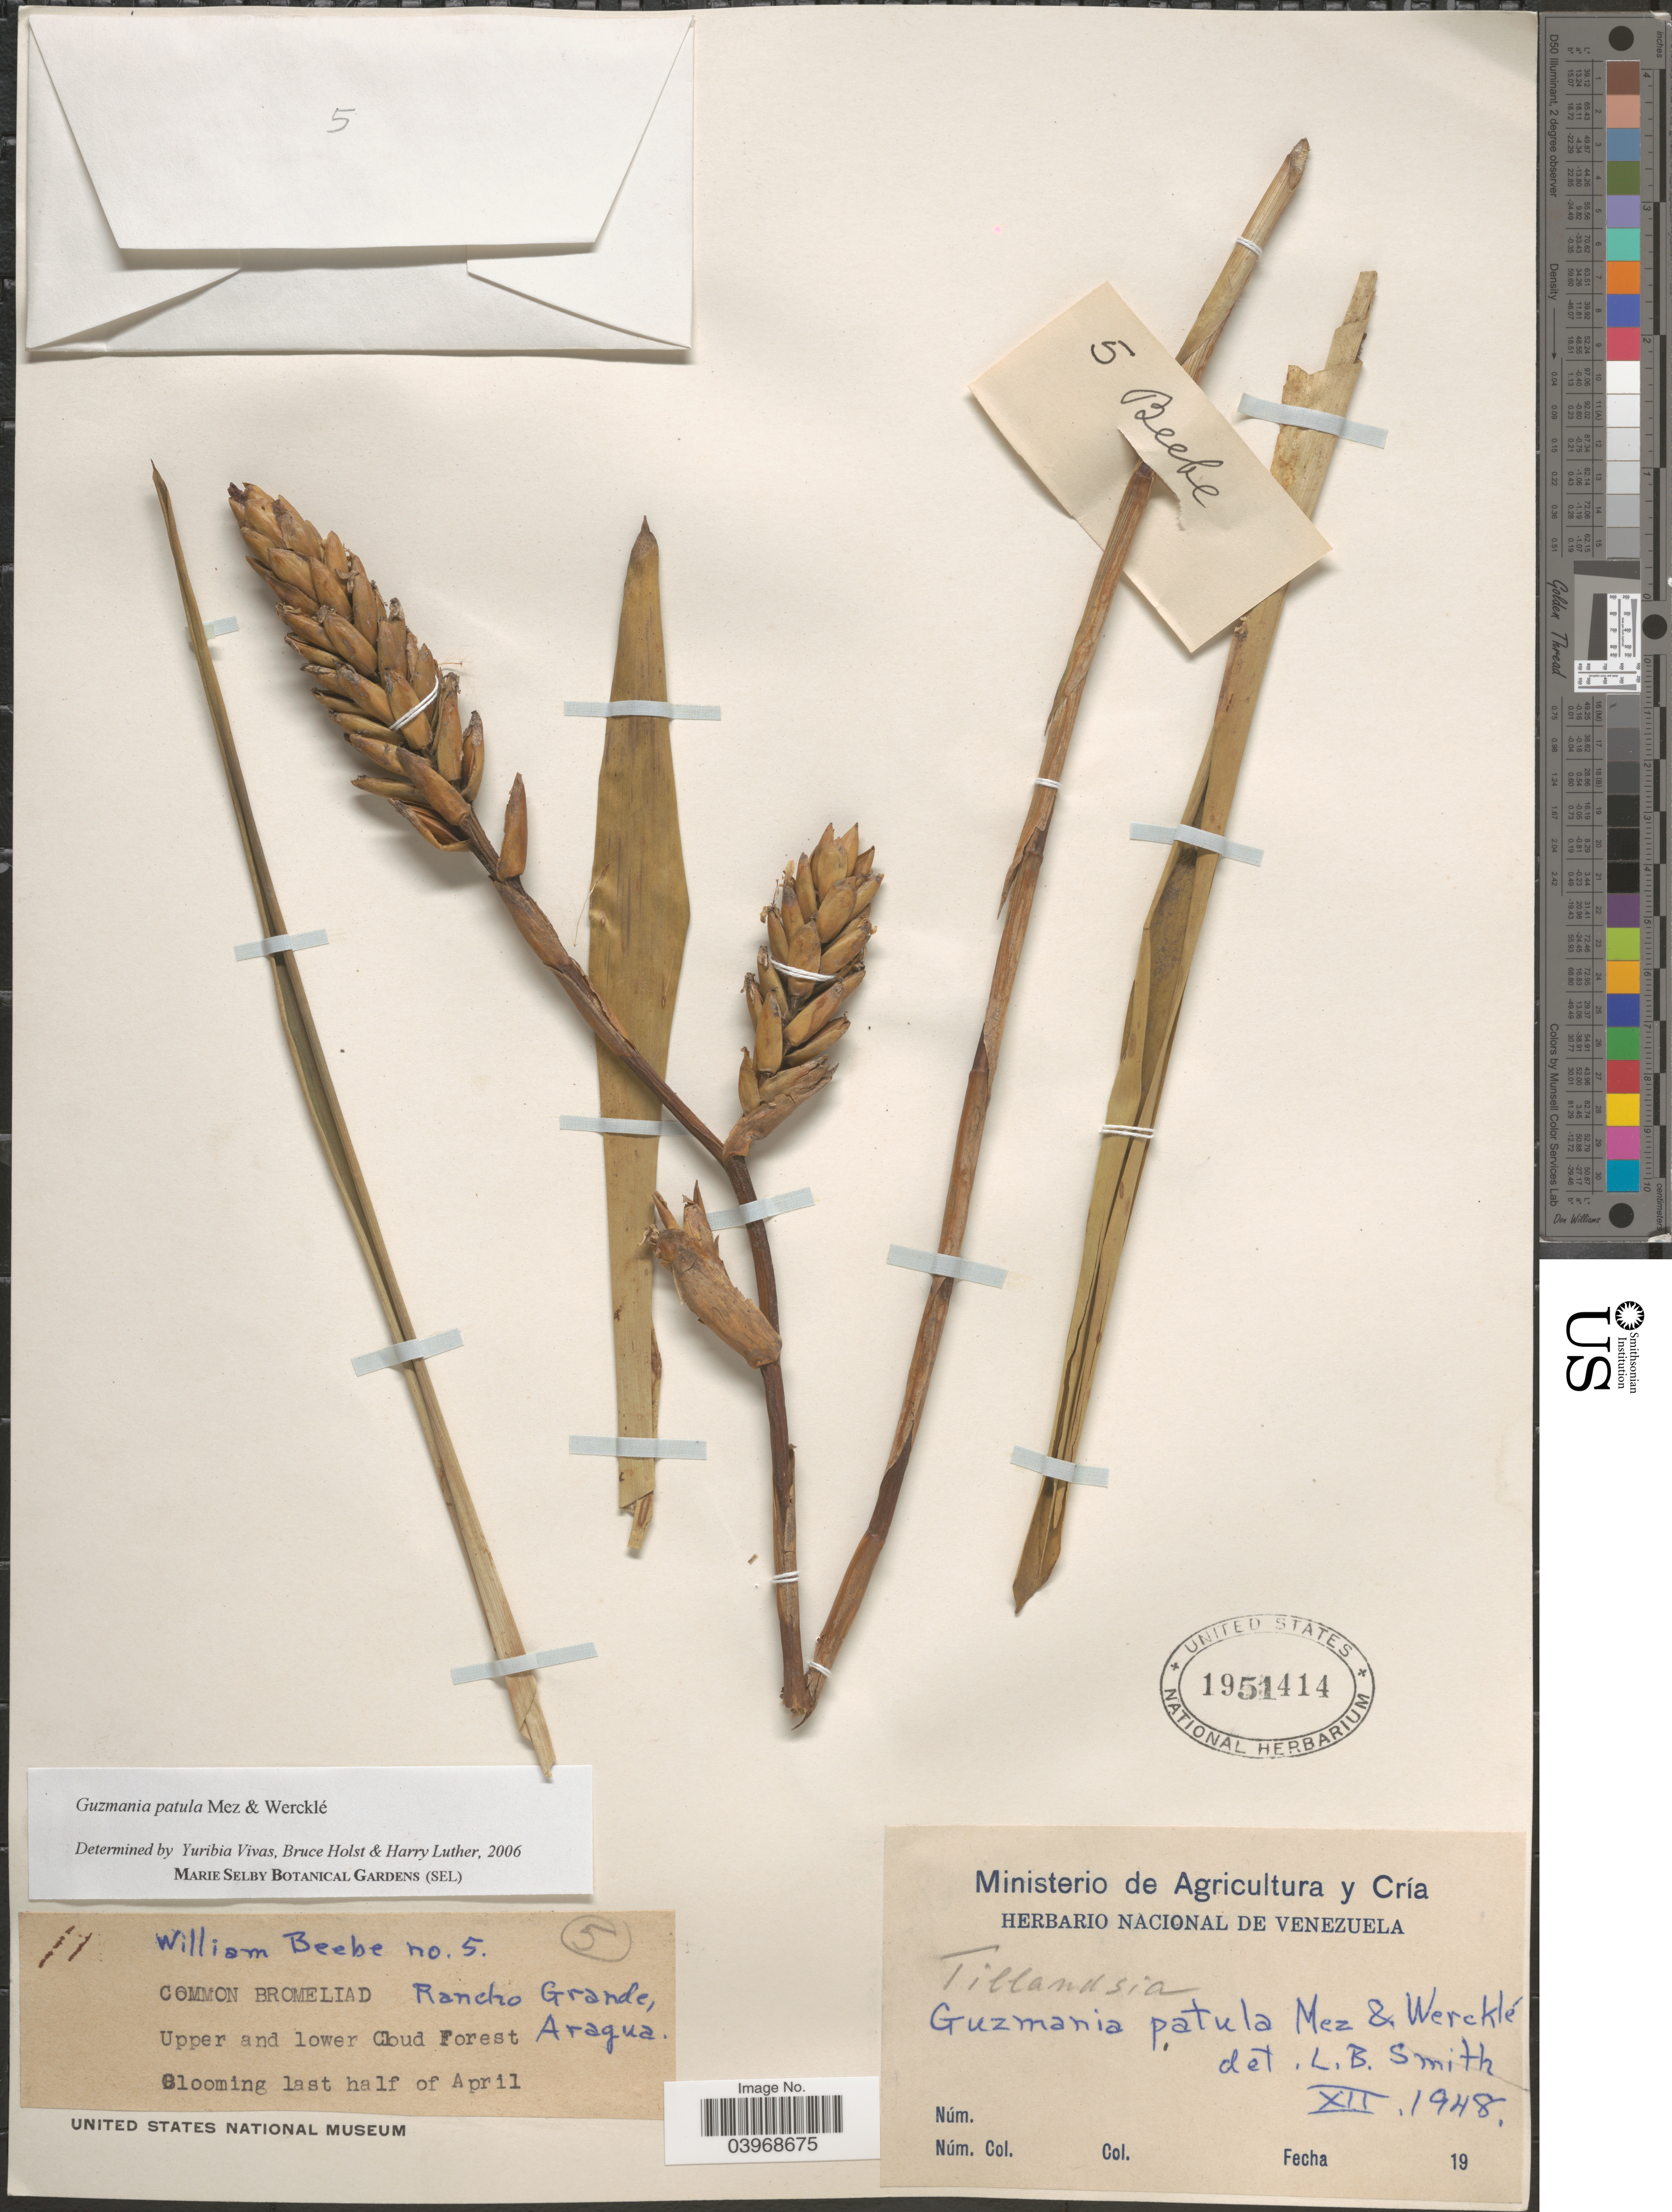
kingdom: Plantae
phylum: Tracheophyta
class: Liliopsida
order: Poales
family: Bromeliaceae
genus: Guzmania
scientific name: Guzmania patula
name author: Mez & Wercklé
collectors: W. Beebe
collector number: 5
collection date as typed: last half of April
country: Venezuela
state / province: Aragua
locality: Rancho Grande. Upper and lower Cloud Forest.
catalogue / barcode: US 1951414